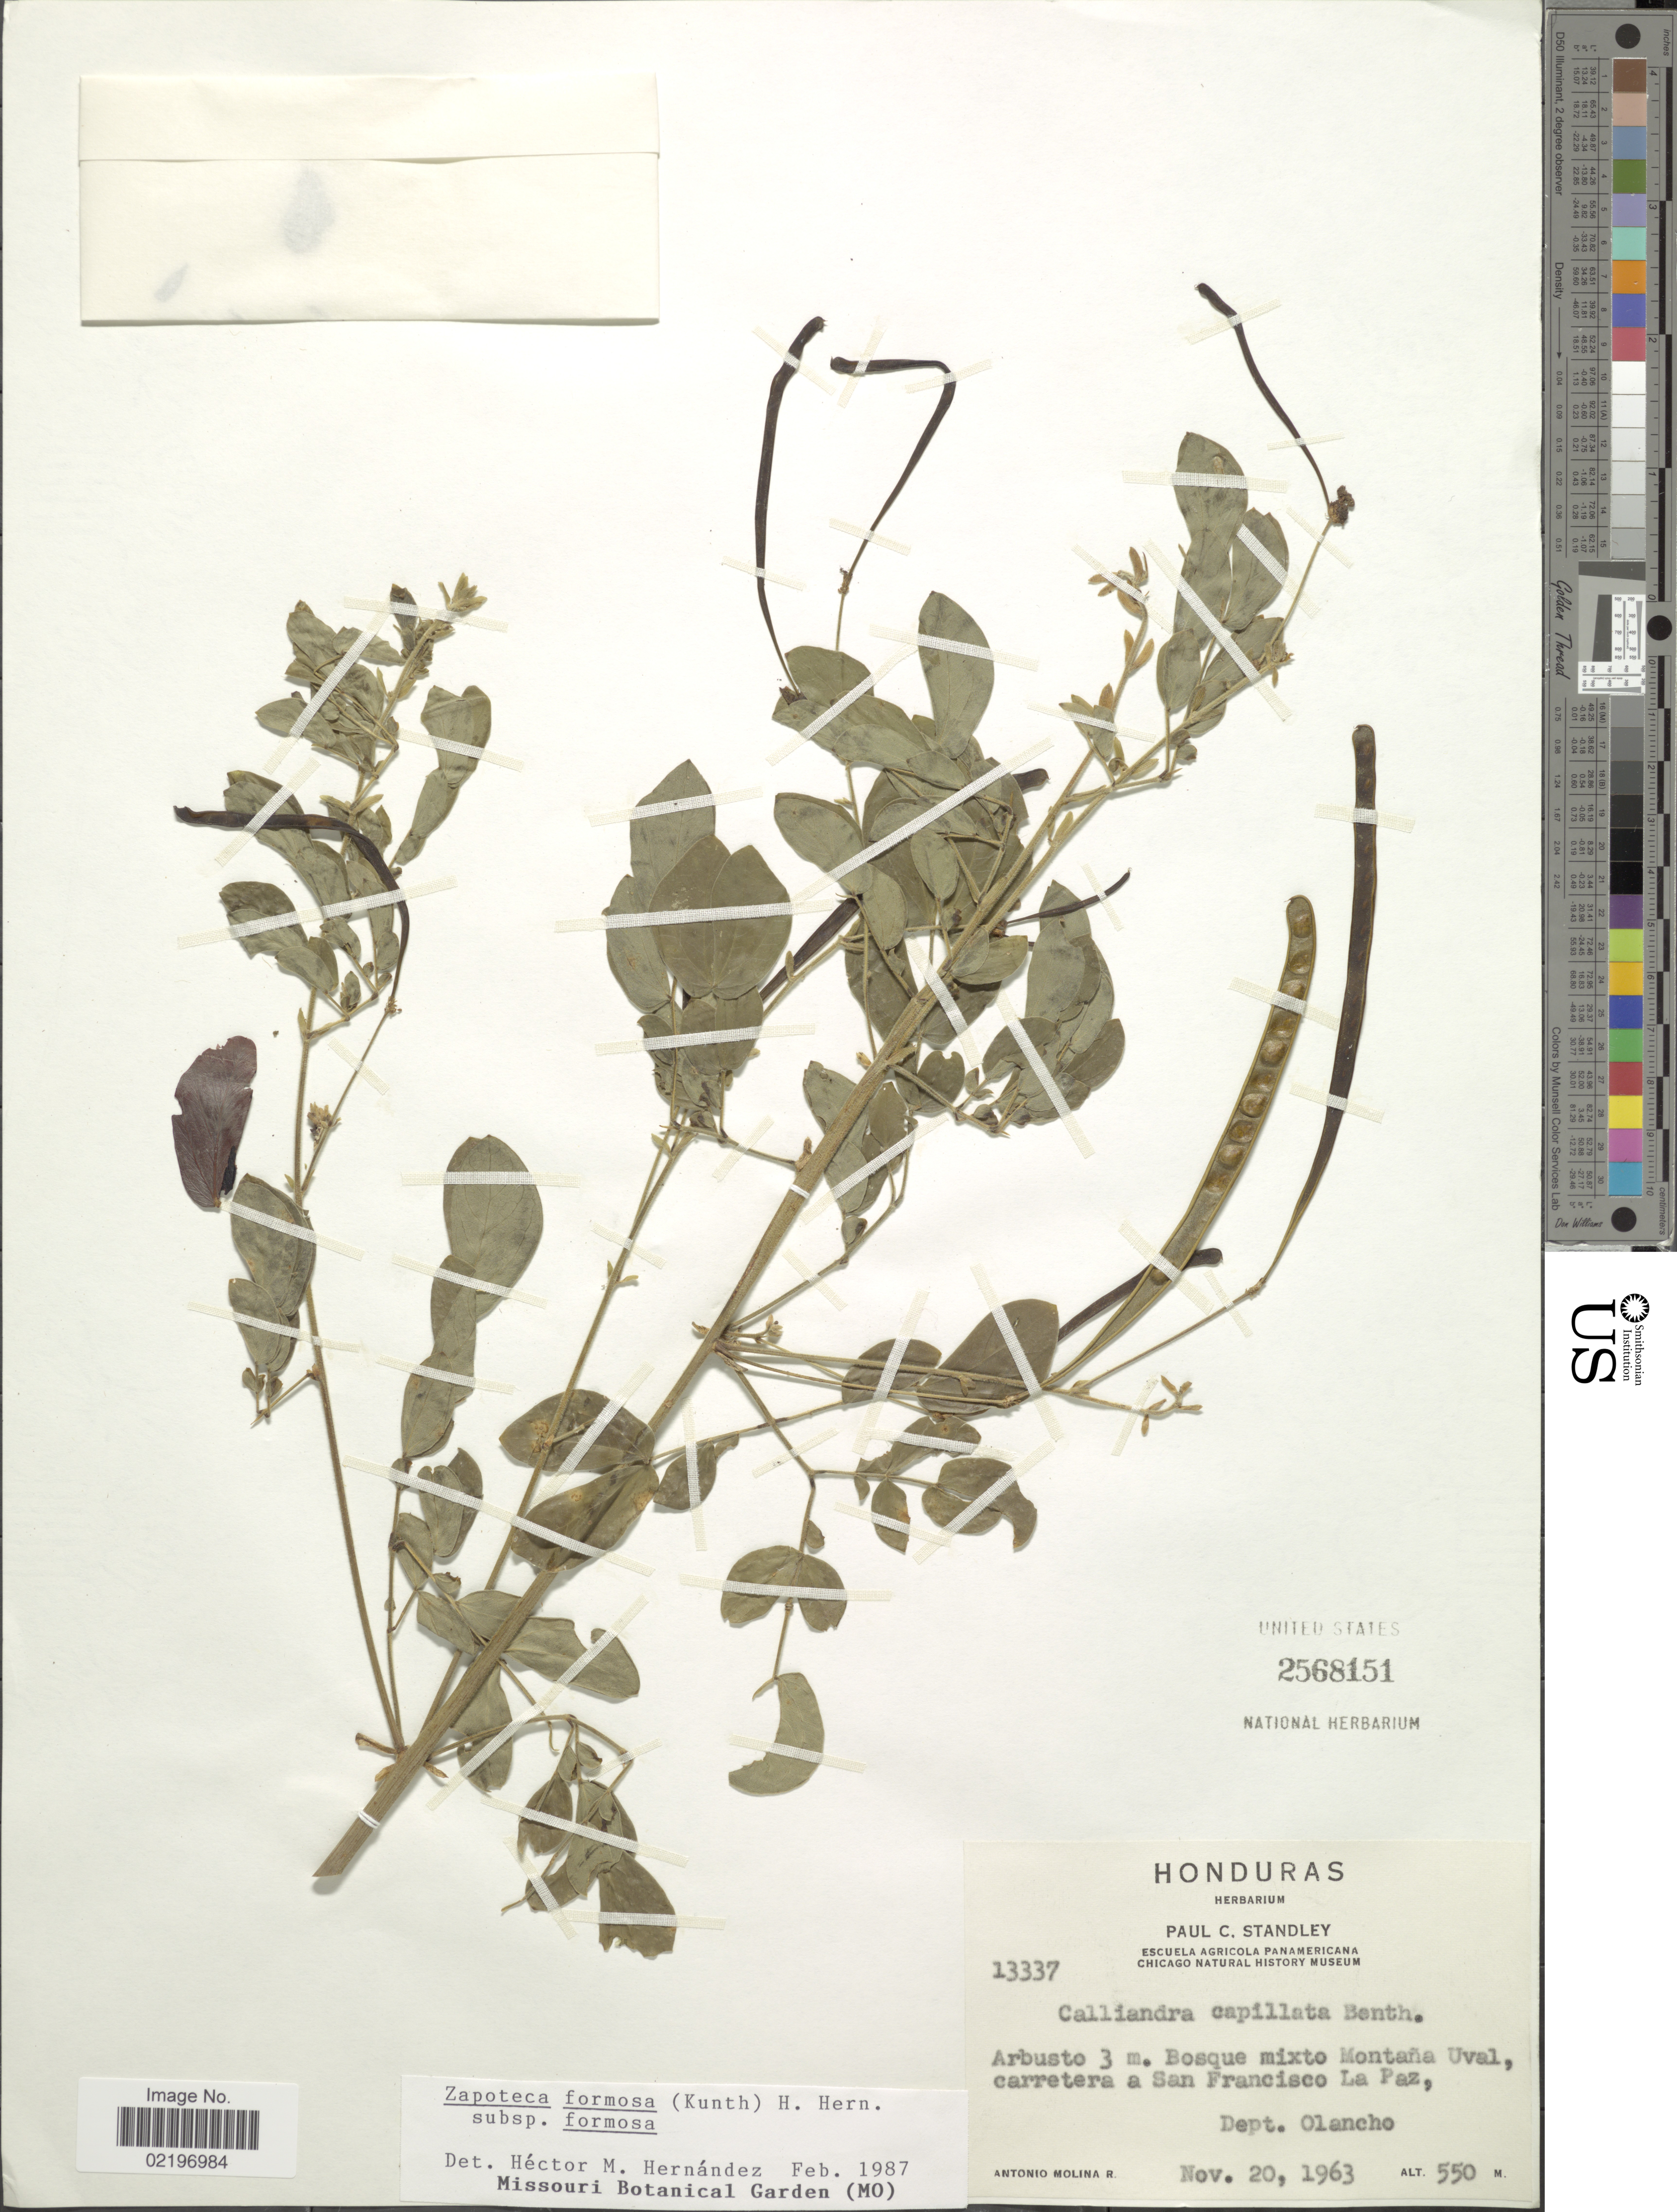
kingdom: Plantae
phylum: Tracheophyta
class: Magnoliopsida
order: Fabales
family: Fabaceae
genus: Zapoteca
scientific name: Zapoteca formosa subsp. formosa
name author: (Kunth) H.M. Hern.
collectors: A. Molina R.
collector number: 1333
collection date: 1963-11-20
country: Honduras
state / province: Olancho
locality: Bosque mixto Montana Uval, carretera San Francisco La Paz. Dept. Olancho.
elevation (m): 550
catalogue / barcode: US 2568151